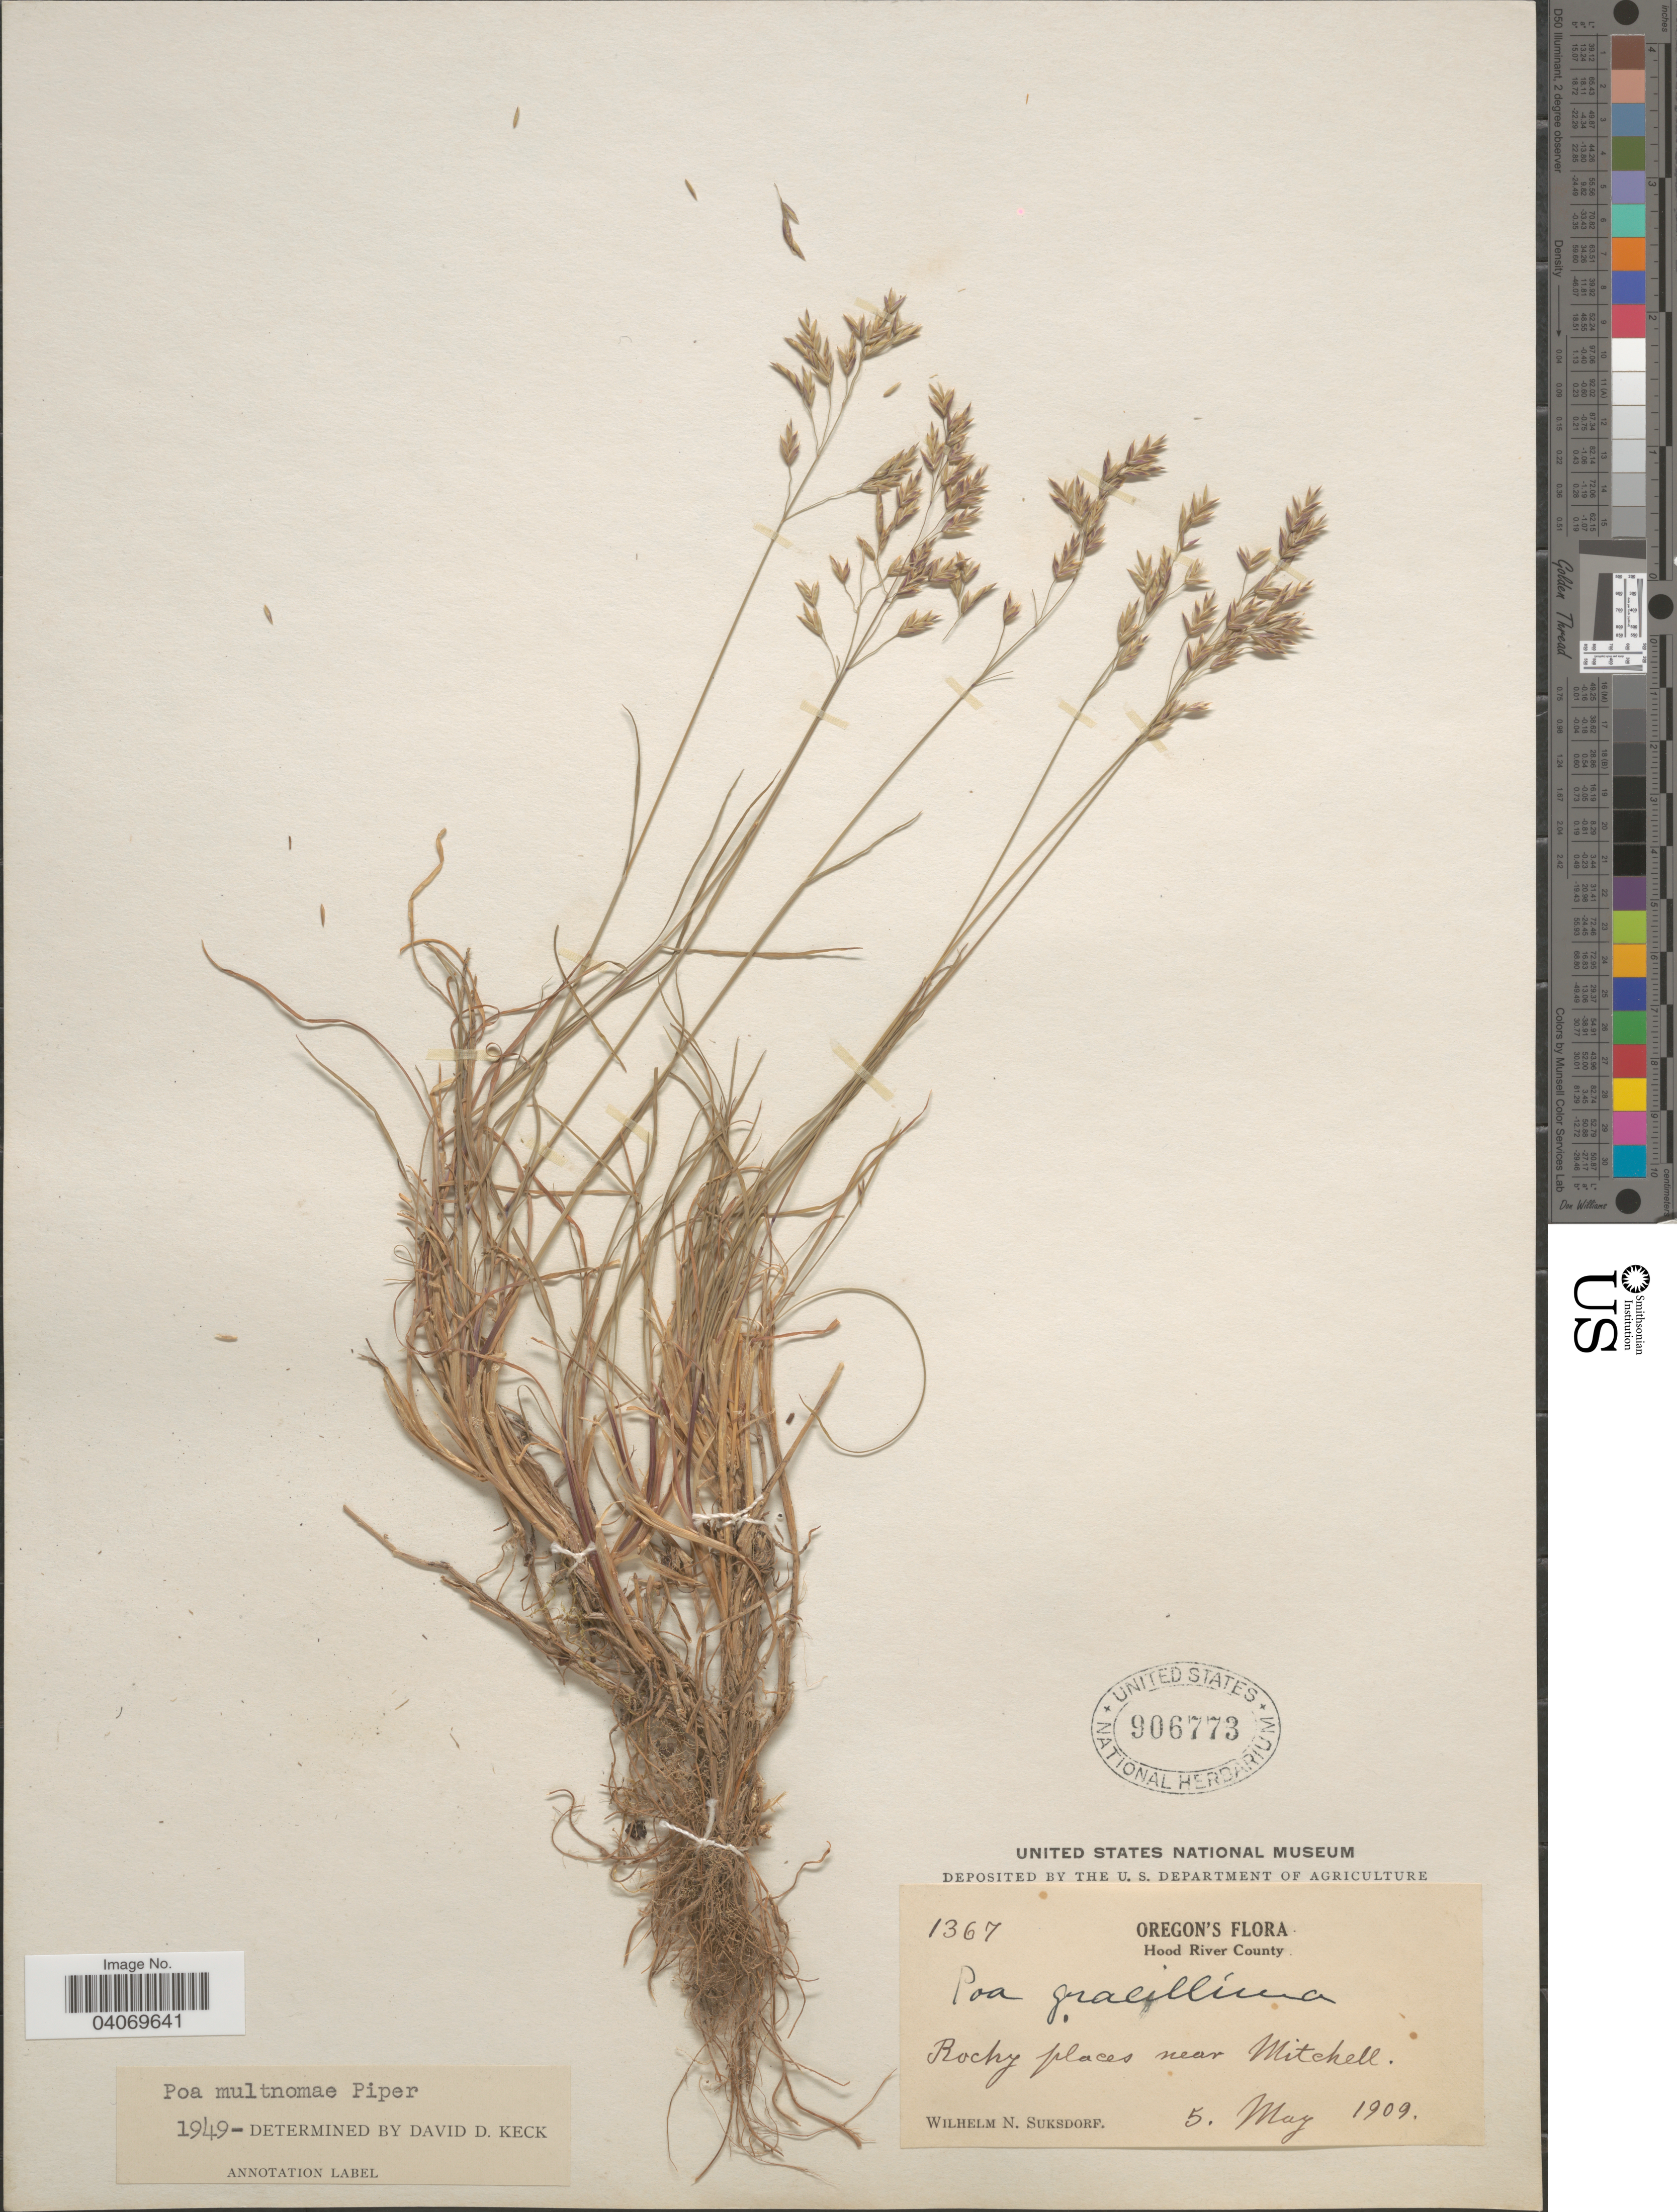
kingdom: Plantae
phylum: Tracheophyta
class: Liliopsida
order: Poales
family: Poaceae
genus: Poa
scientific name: Poa x multnomae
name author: Piper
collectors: W. N. Suksdorf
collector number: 1367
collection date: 1909-05-05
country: United States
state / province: Oregon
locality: Hood River County. Rocky places near Mitchell.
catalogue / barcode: US 906773